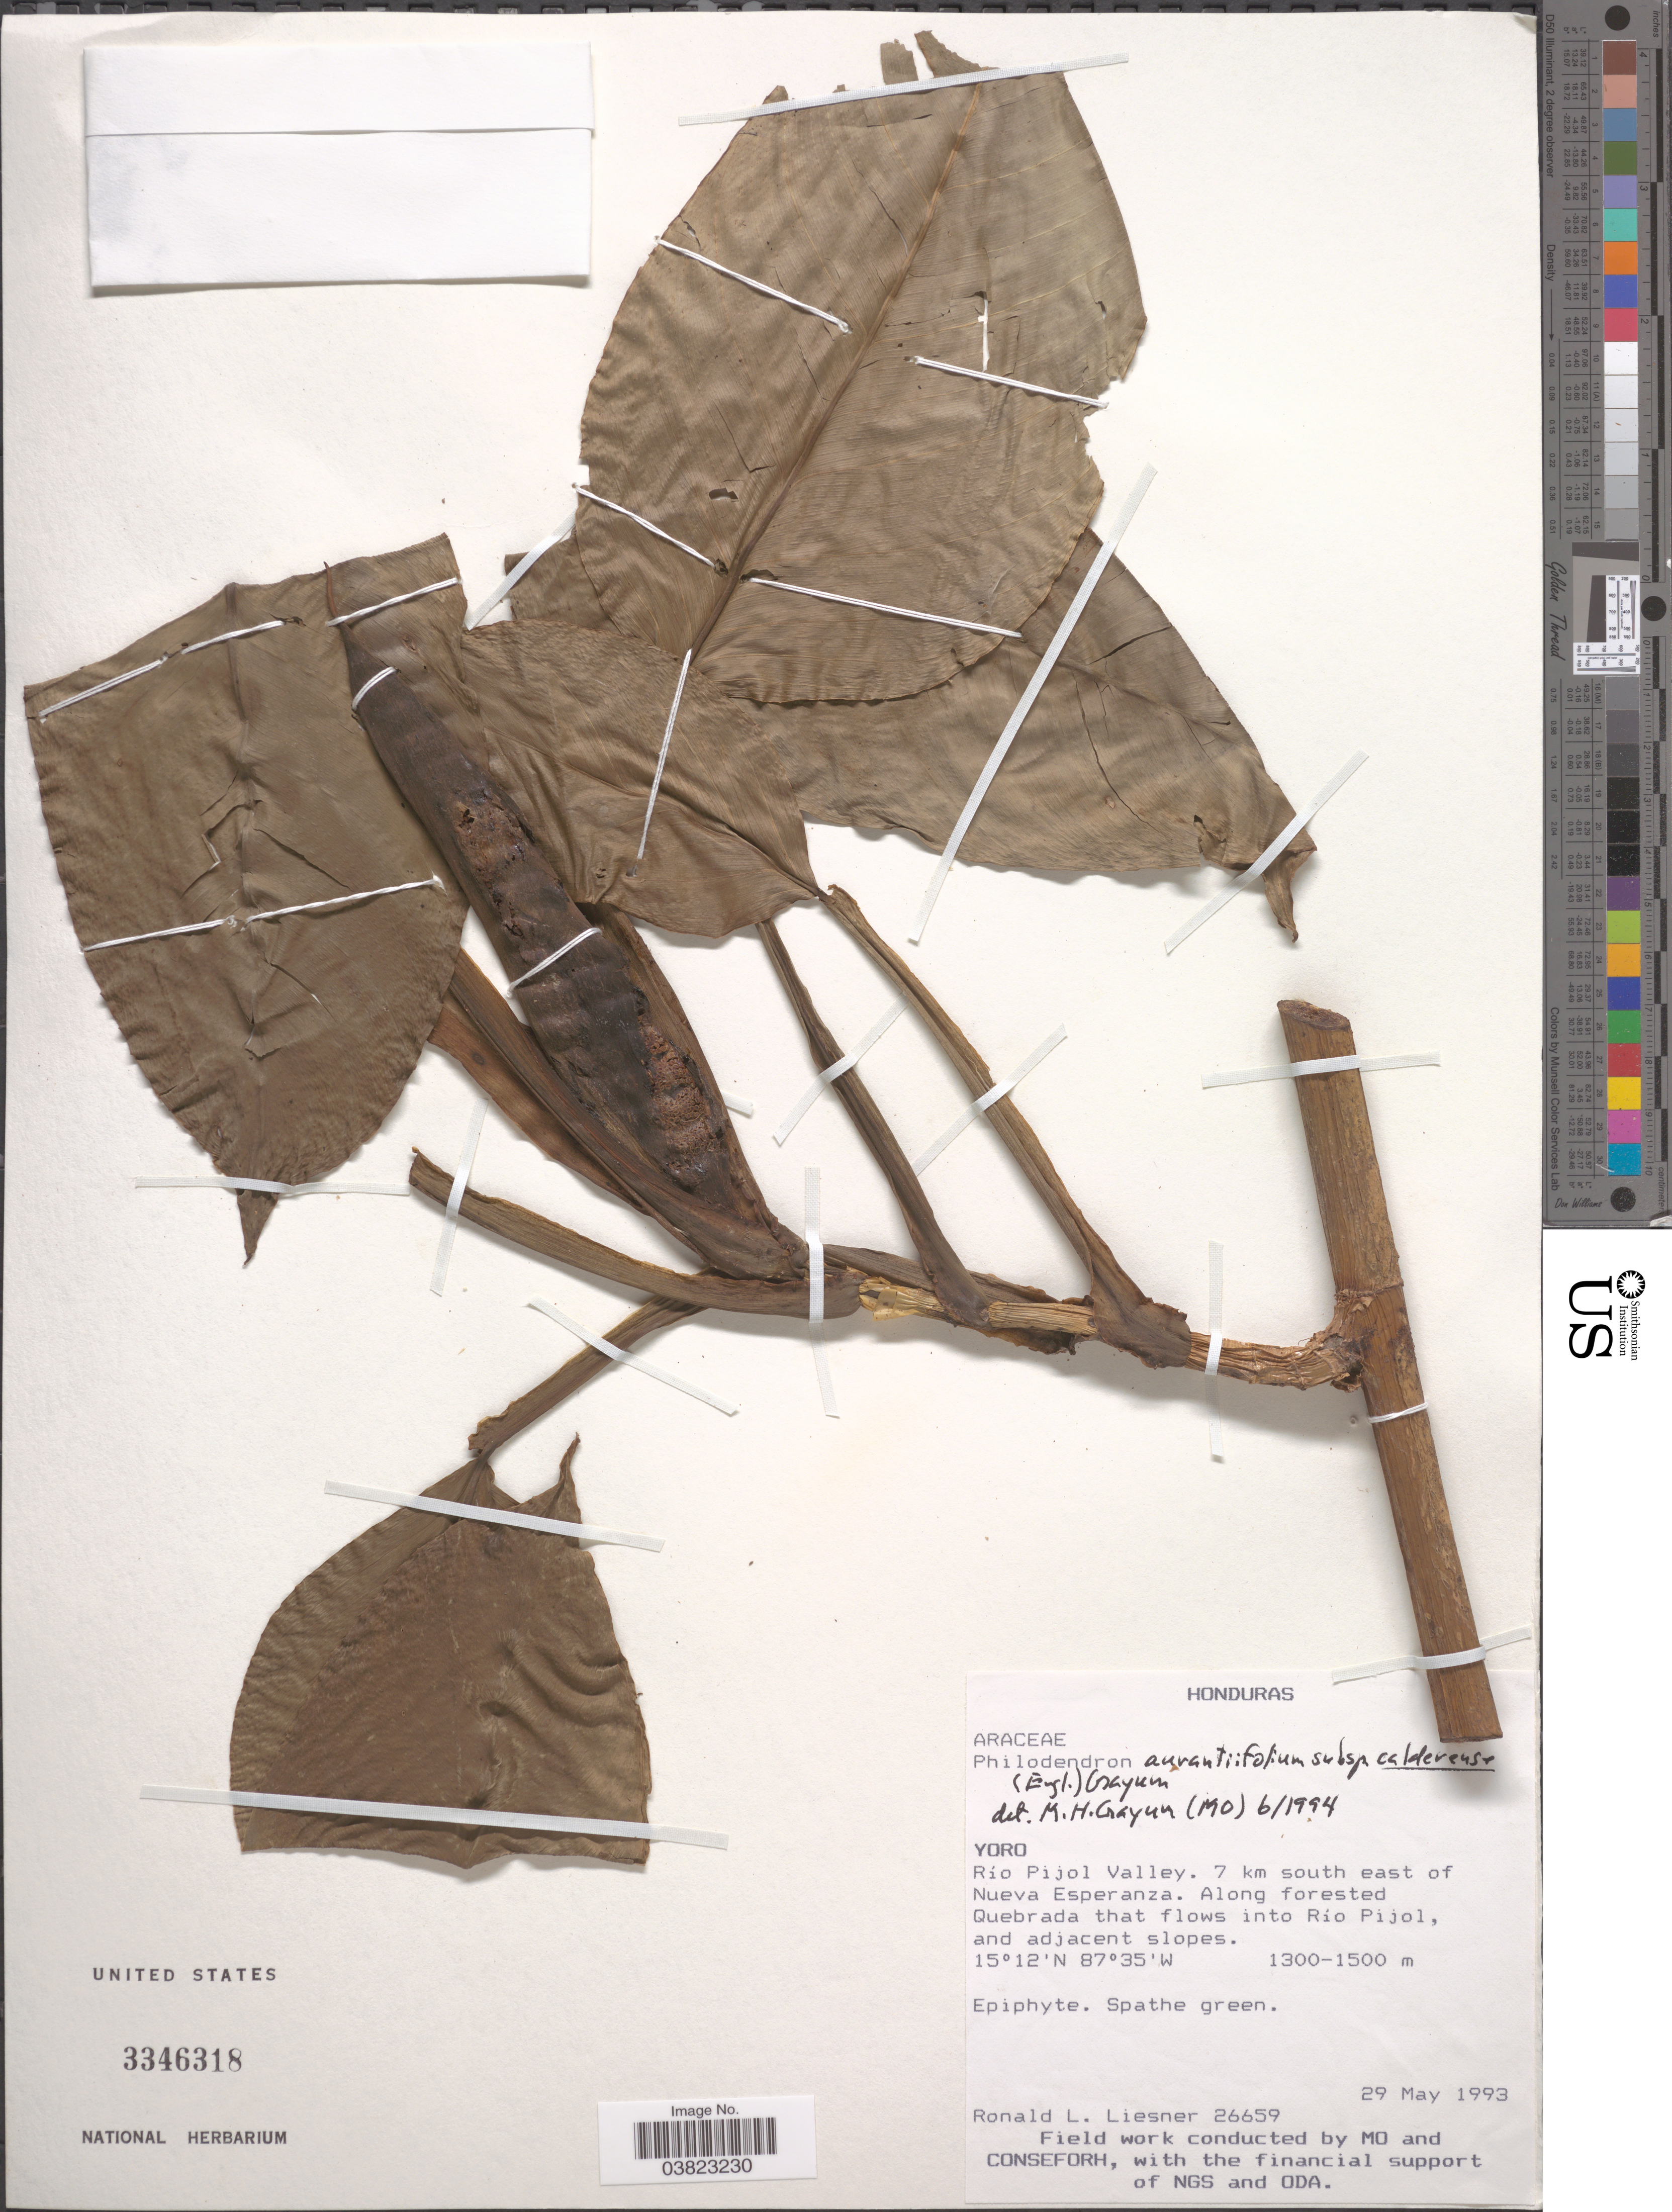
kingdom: Plantae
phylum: Tracheophyta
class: Liliopsida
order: Alismatales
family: Araceae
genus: Philodendron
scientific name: Philodendron aurantiifolium subsp. calderense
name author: Schott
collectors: R. L. Liesner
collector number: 26659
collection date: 1993-05-29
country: Honduras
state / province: Yoro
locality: Río Pijol Valley. 7 km south east of Nueva Esperanza. Along forested Quebrada that flows into Río Pijol, and adjacent slopes.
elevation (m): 1300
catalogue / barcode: US 3346318